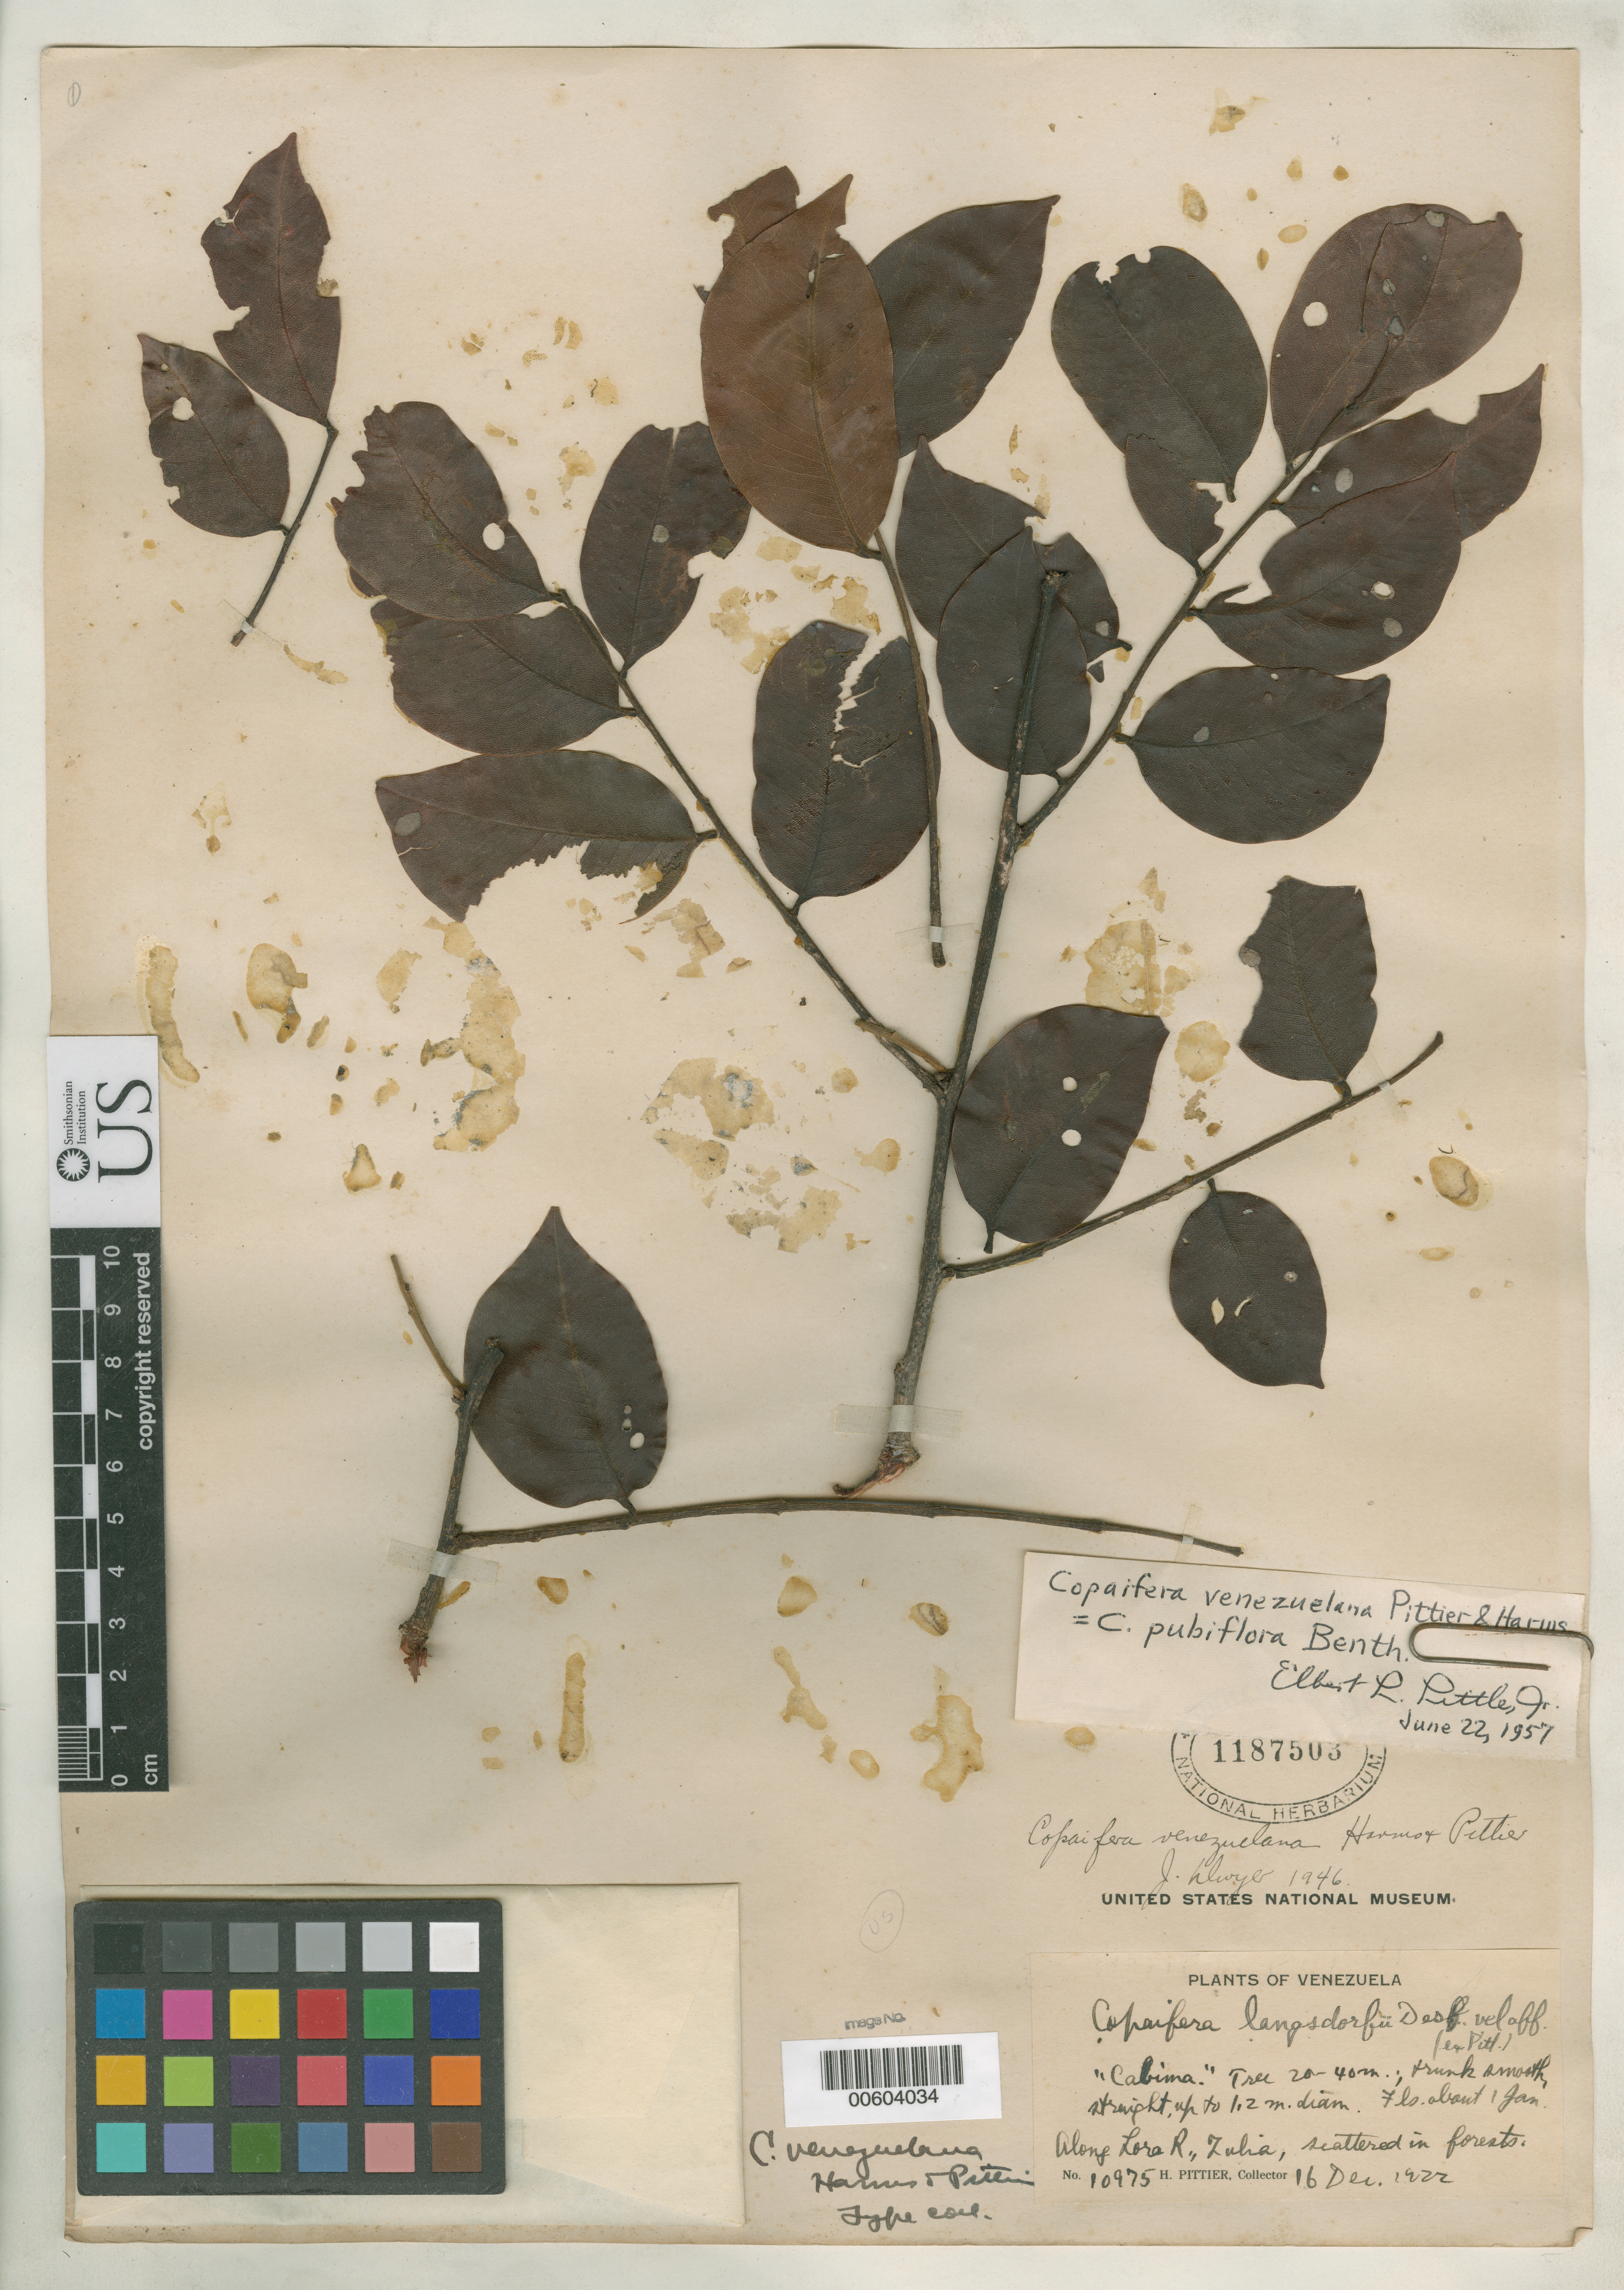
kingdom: Plantae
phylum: Tracheophyta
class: Magnoliopsida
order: Fabales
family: Fabaceae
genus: Copaifera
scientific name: Copaifera venezuelana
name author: Harms & Pittier in Pittier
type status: Isosyntype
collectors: H. F. Pittier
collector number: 10975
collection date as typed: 16 Dec 1922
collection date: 1922-12-16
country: Venezuela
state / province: Zulia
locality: Along Lora River.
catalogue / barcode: US 1187503